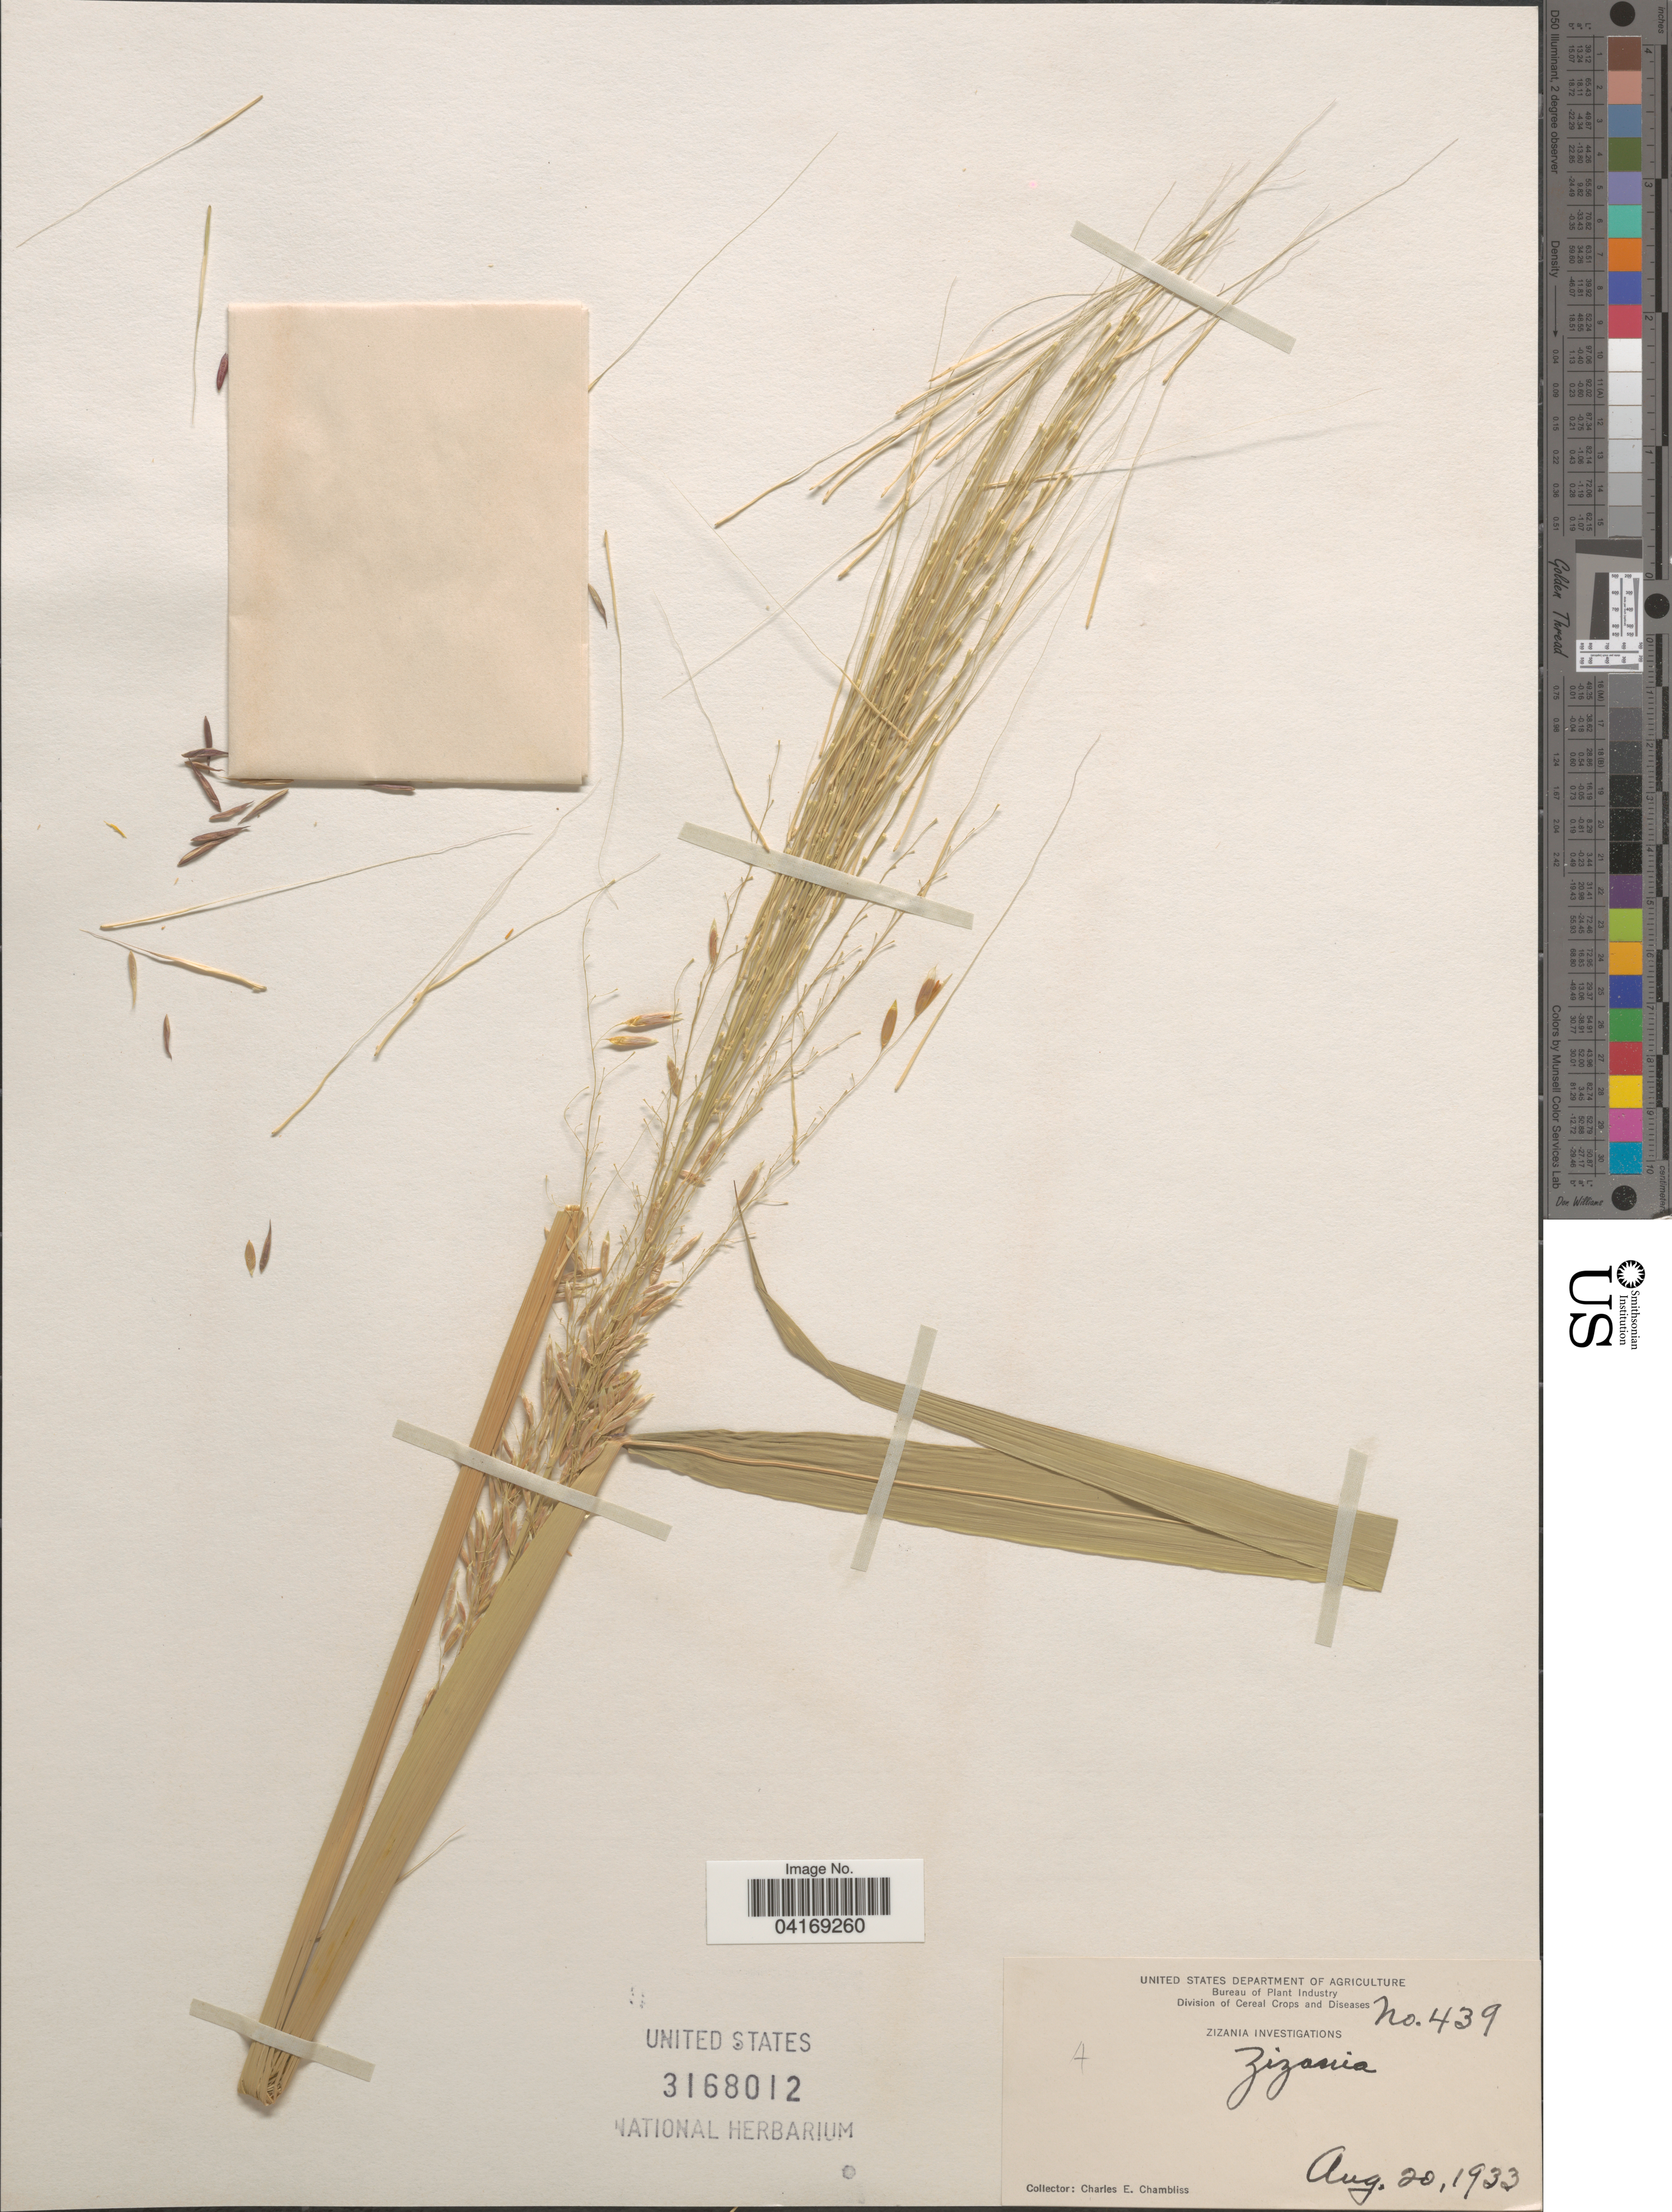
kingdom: Plantae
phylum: Tracheophyta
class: Liliopsida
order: Poales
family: Poaceae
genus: Zizania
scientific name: Zizania sp.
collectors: C. Chambliss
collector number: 439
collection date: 1933-08-20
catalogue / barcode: US 3168012